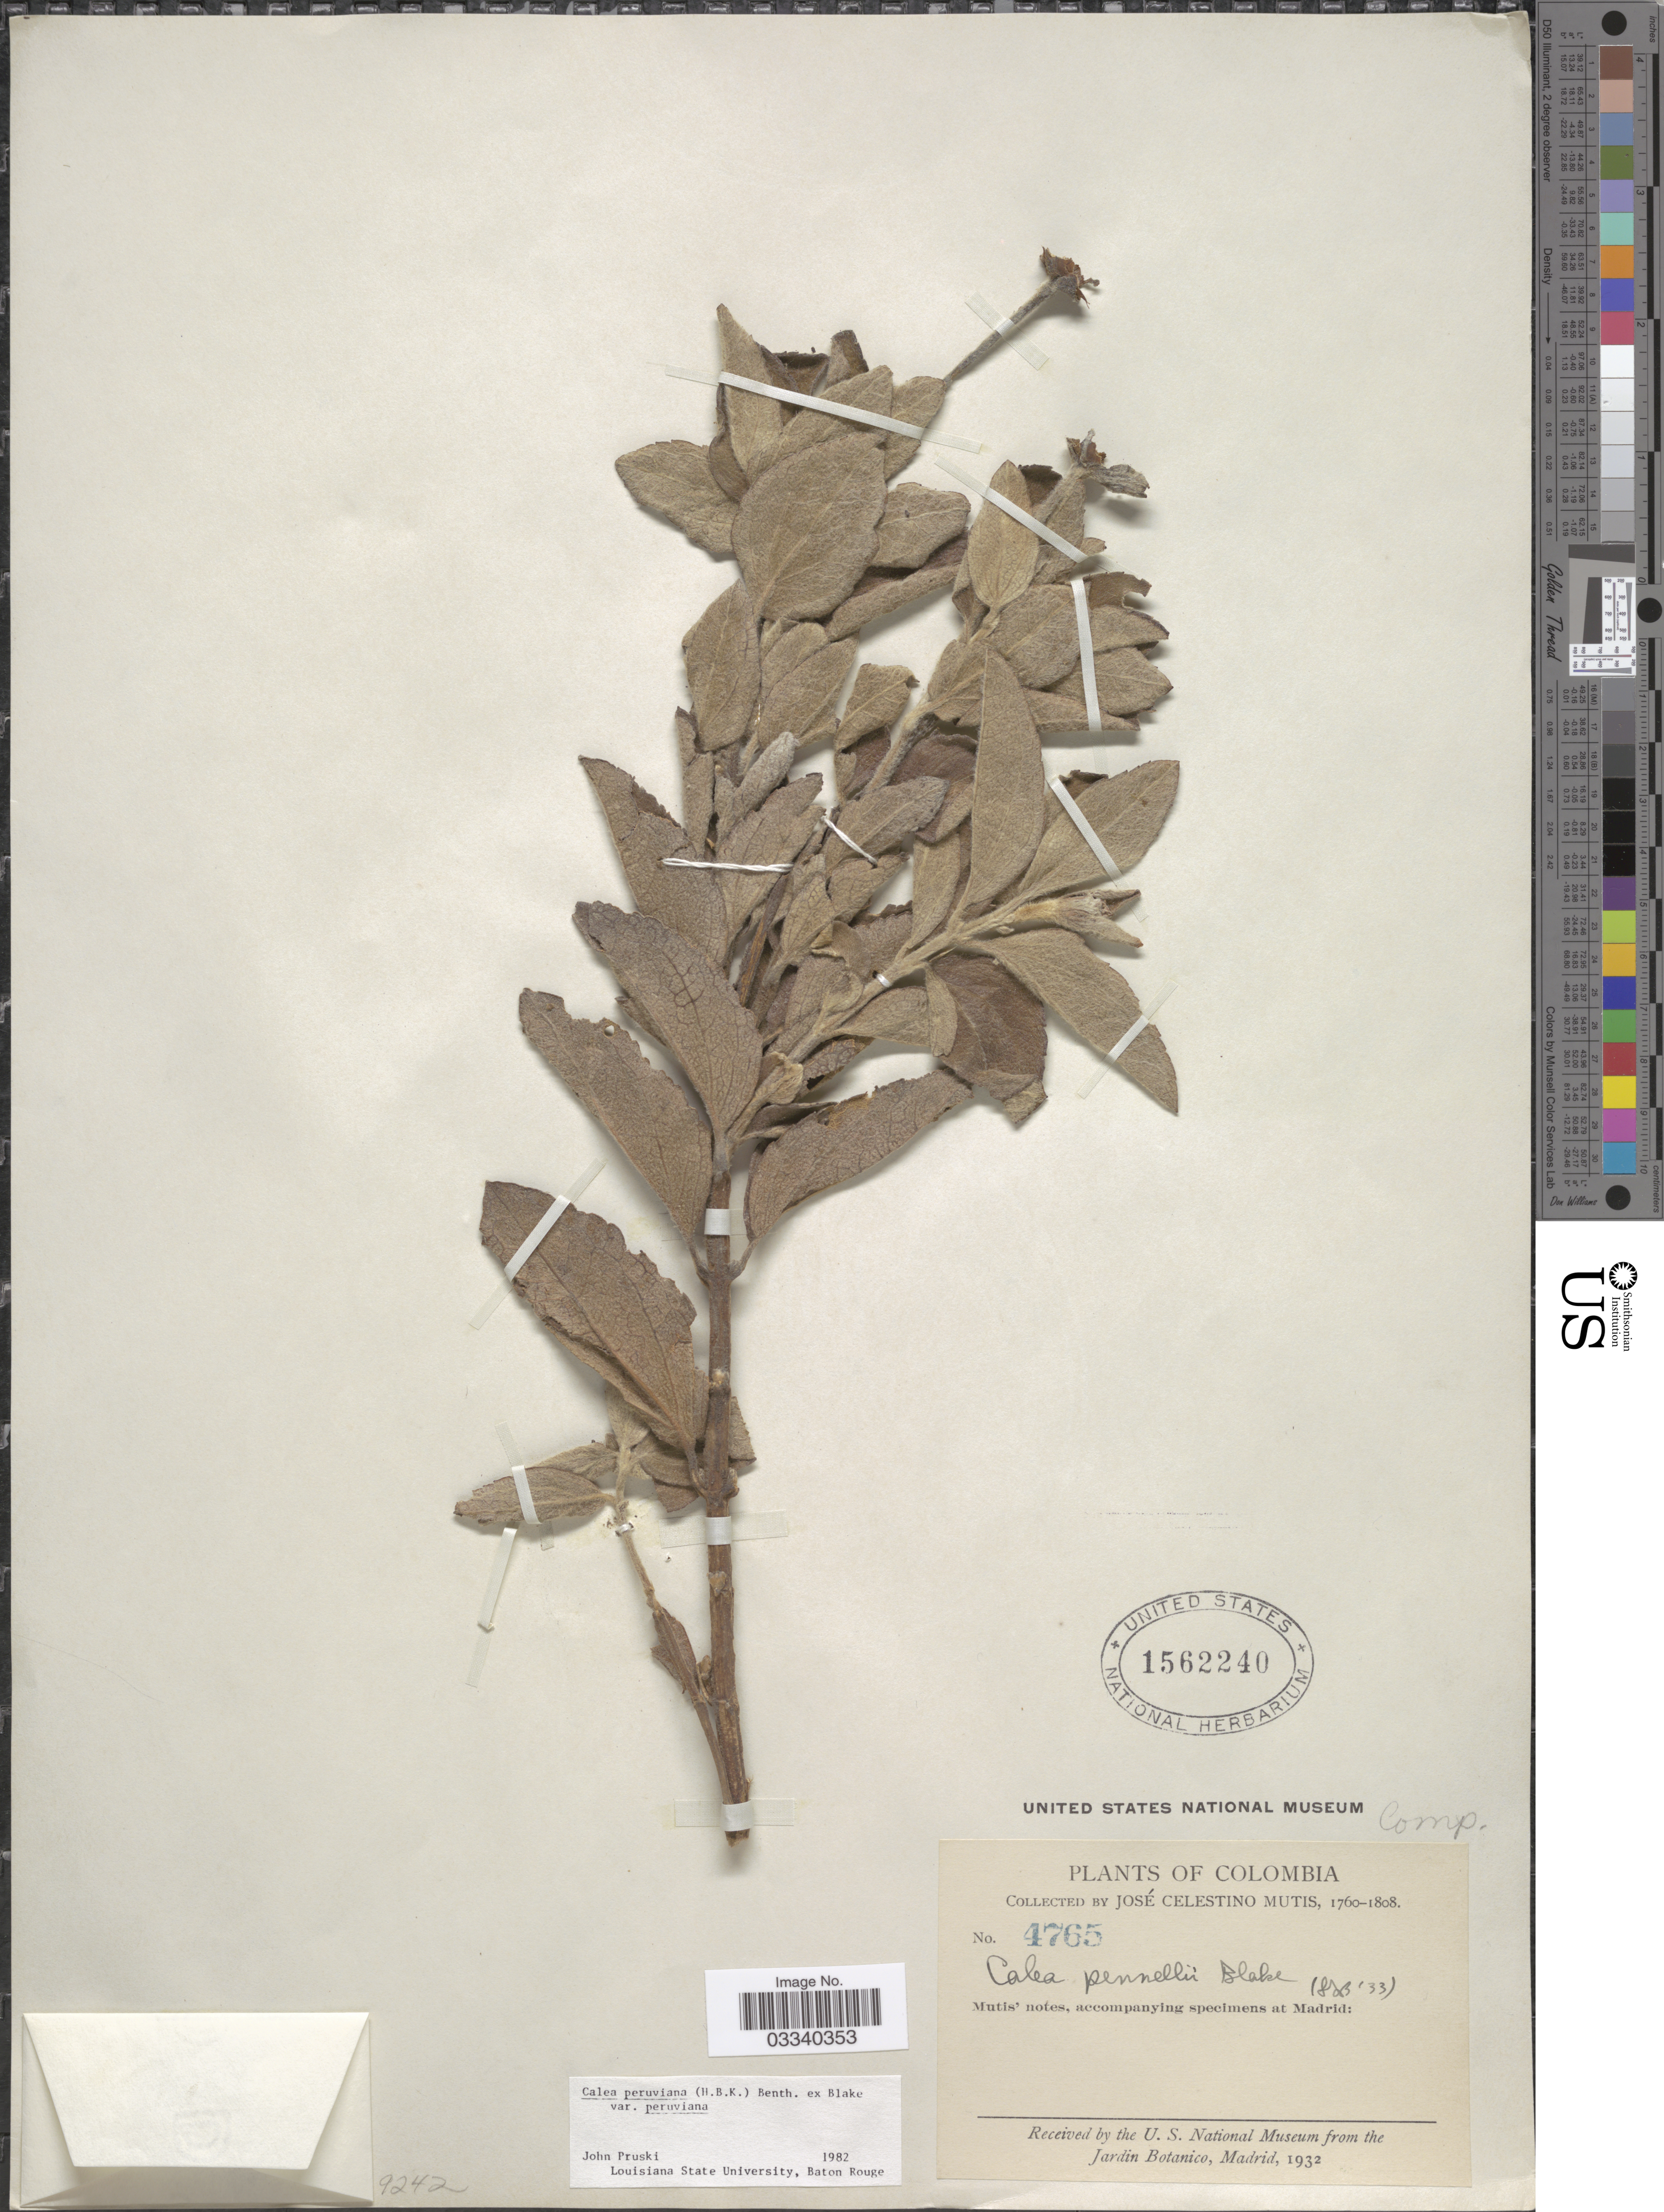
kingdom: Plantae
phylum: Tracheophyta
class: Magnoliopsida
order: Asterales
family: Asteraceae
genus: Calea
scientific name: Calea peruviana var. peruviana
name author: (Kunth) Benth.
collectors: J. C. B. Mutis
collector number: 4765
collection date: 1760/1808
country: Colombia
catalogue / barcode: US 1562240